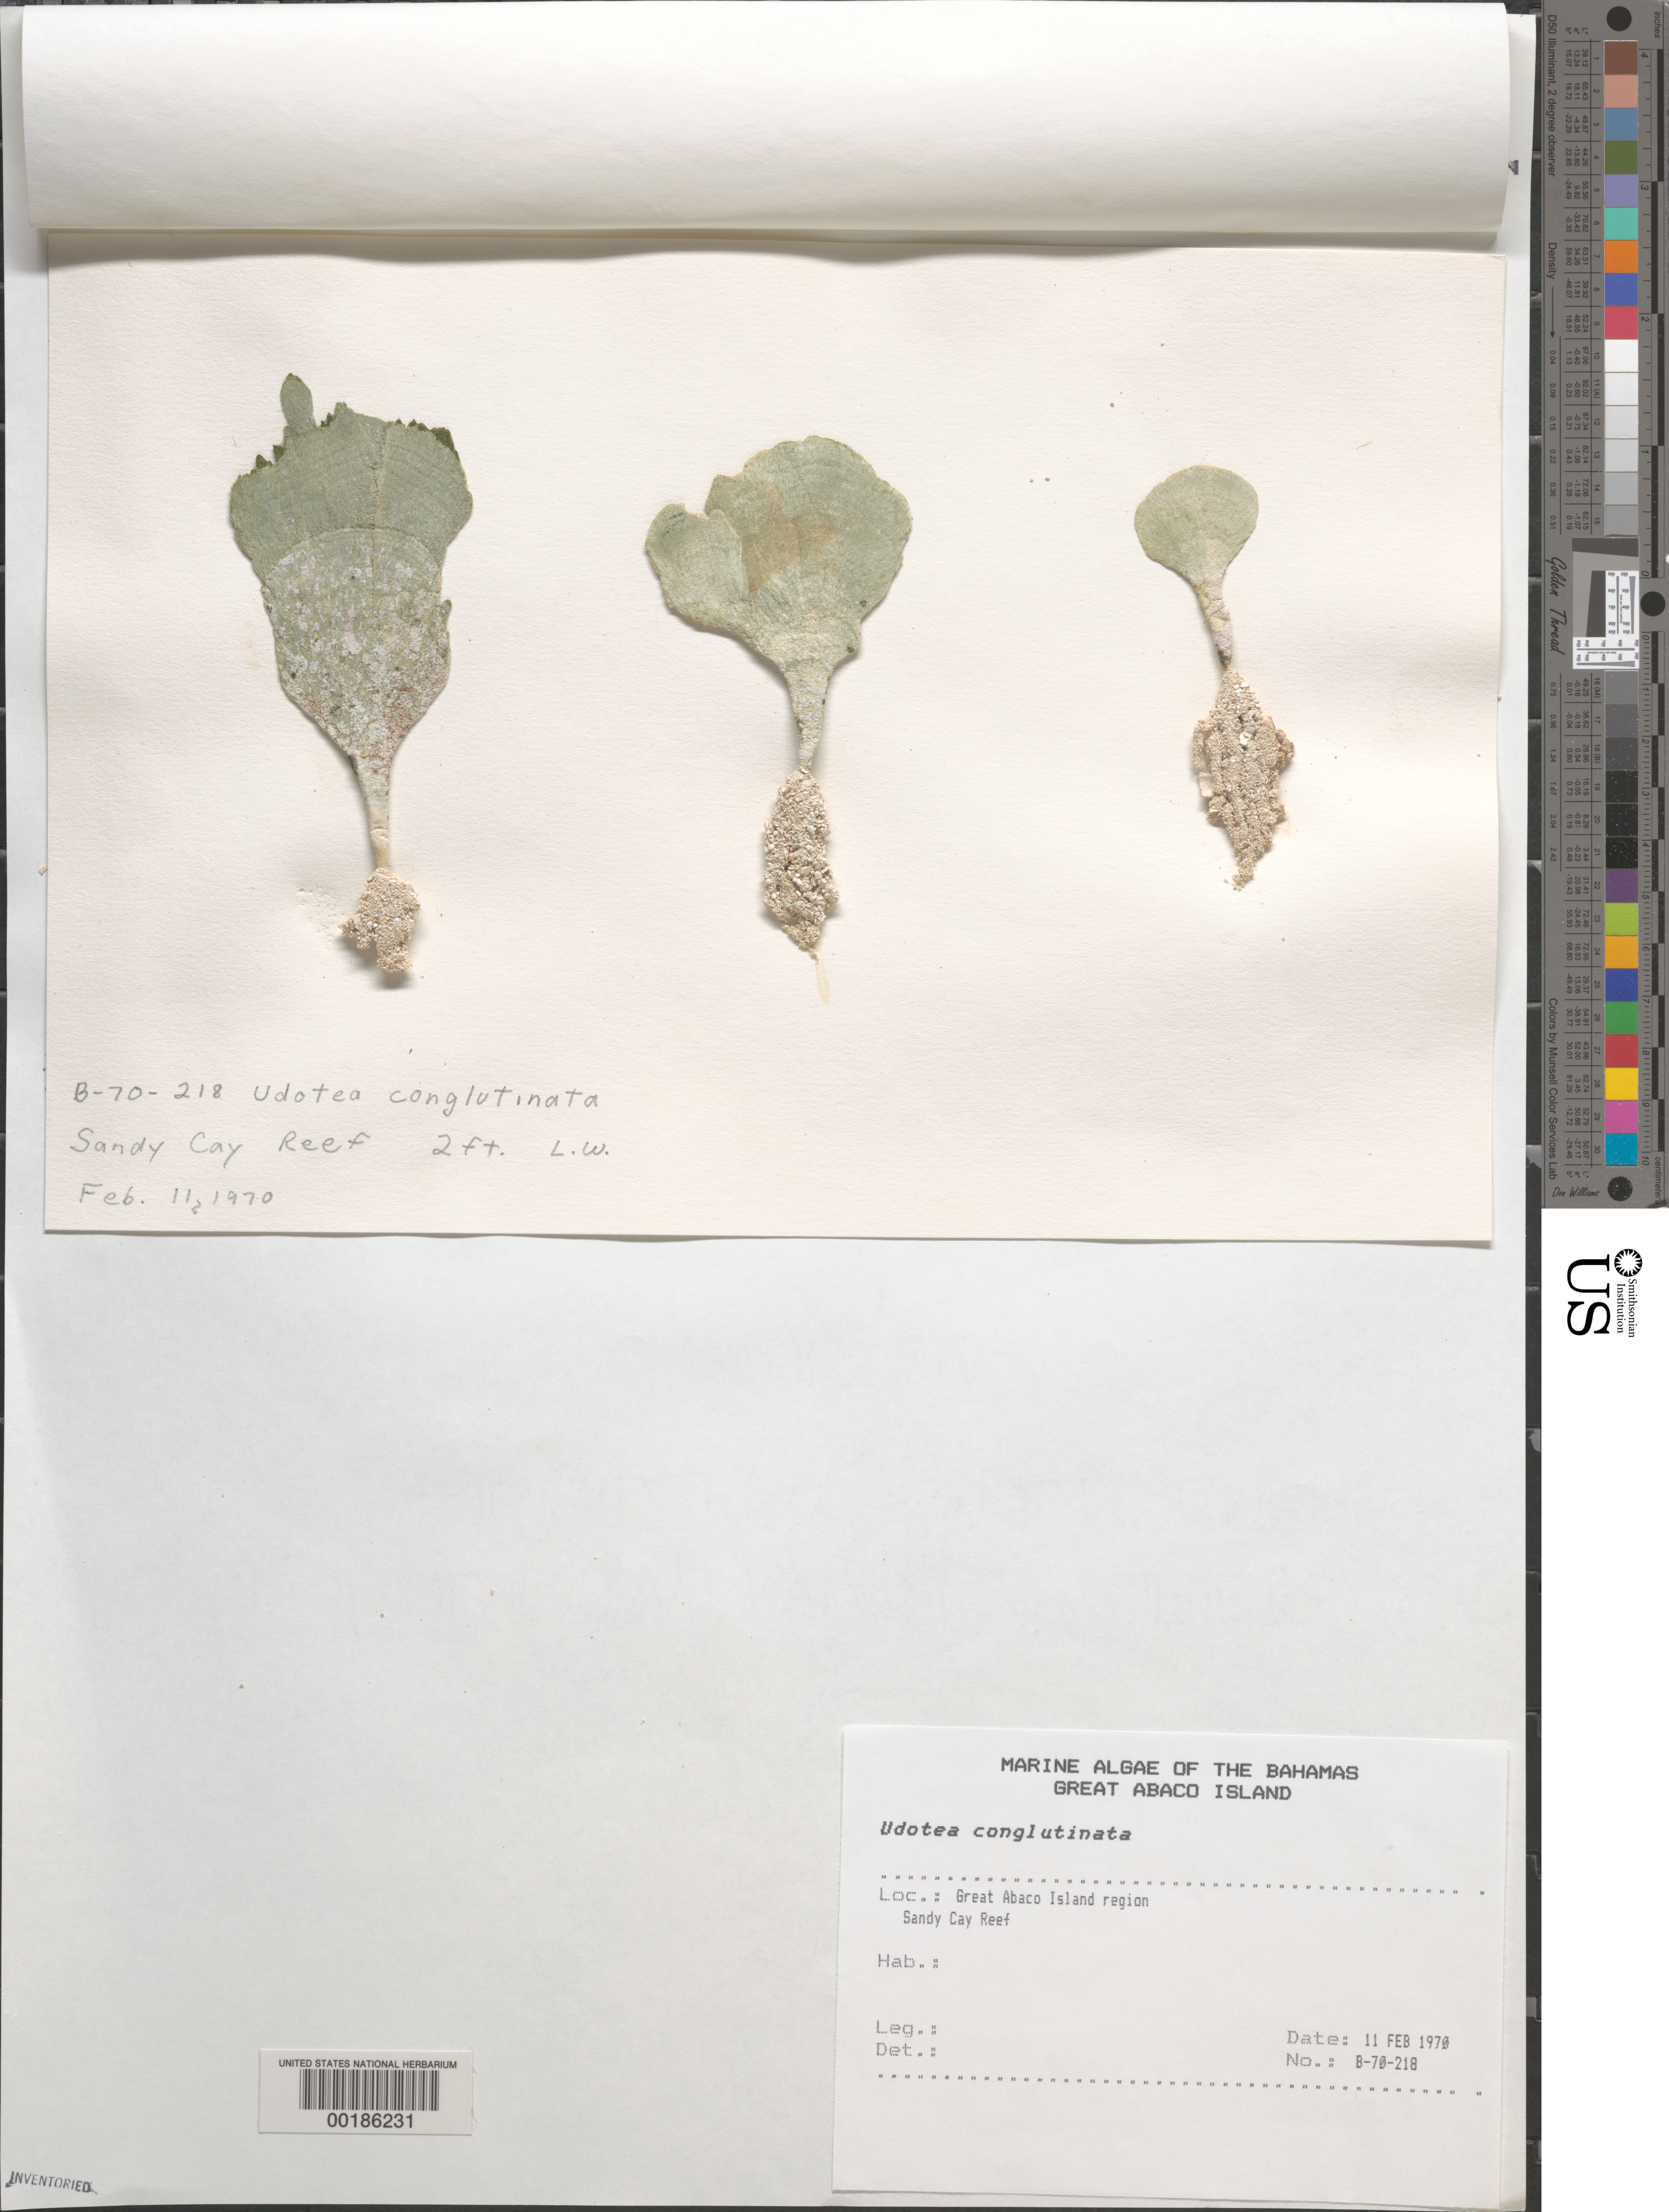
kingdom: Plantae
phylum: Chlorophyta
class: Ulvophyceae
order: Bryopsidales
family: Udoteaceae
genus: Udotea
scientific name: Udotea conglutinata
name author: (Ellis & Sol.) J.V.Lamouroux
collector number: B-70-218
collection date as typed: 11 Feb 1970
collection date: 1970-02-11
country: Bahamas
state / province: Abaco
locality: Sandy cay reef, great abaco island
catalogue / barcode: US 26418